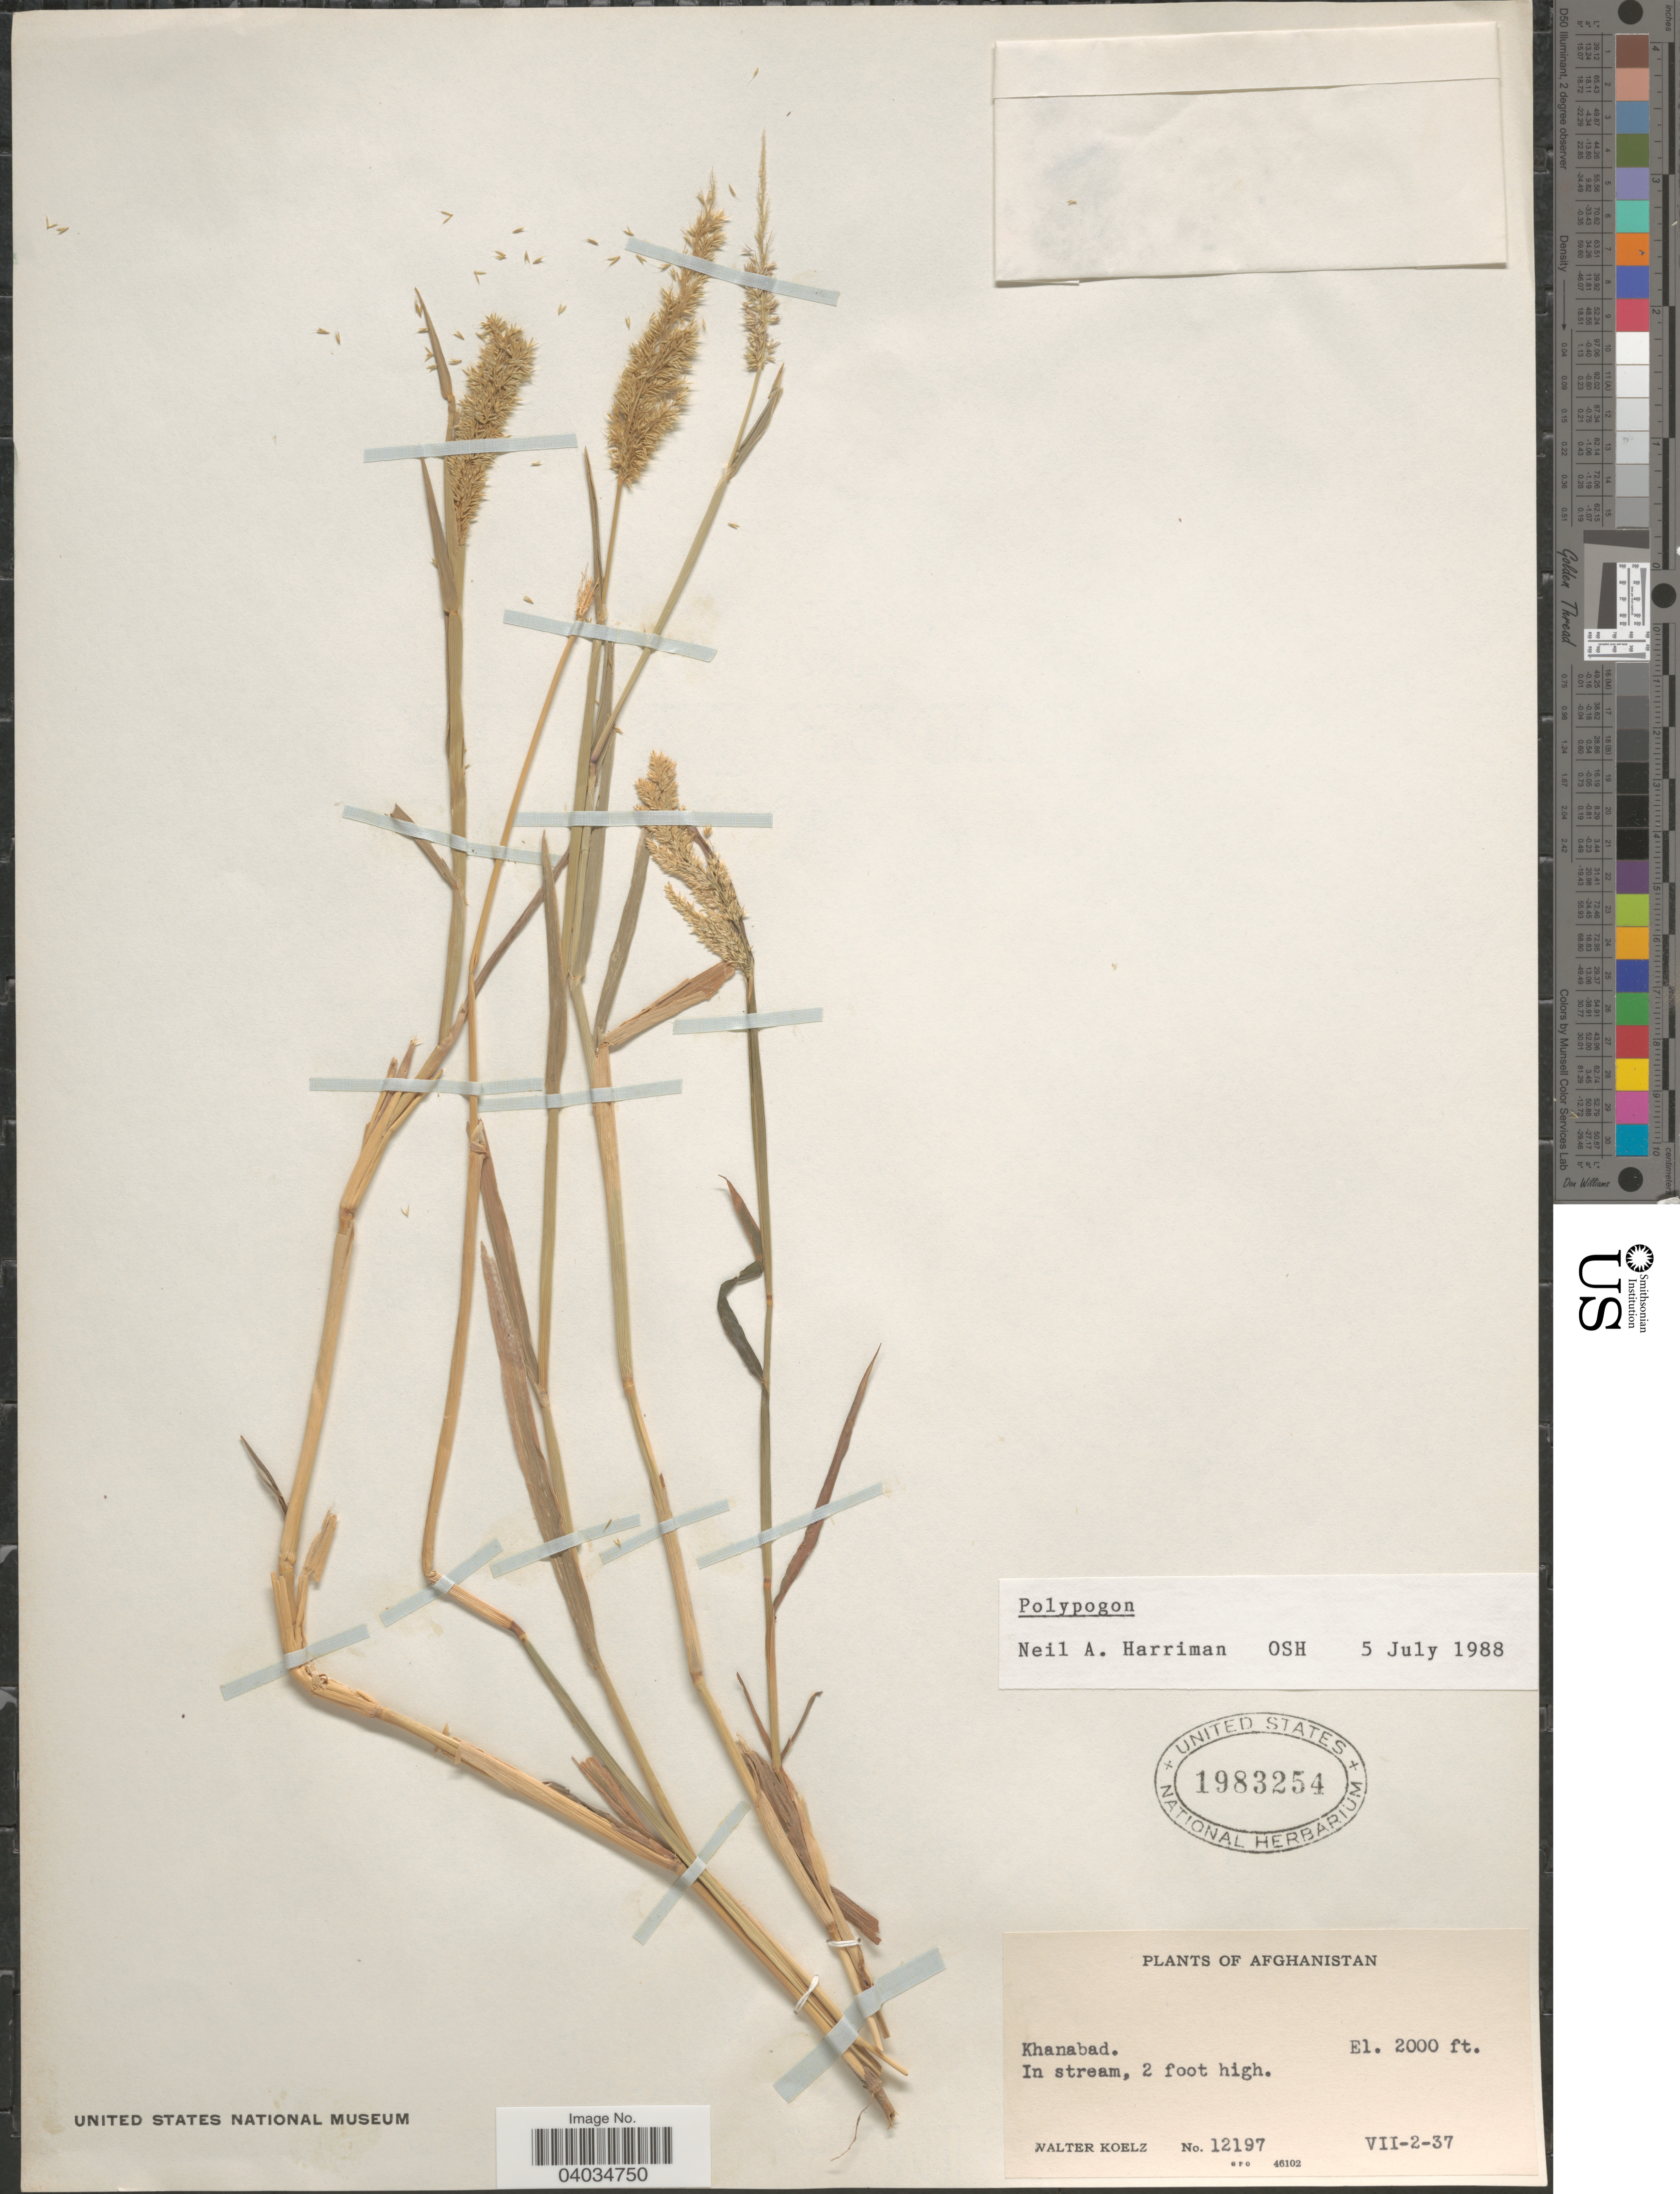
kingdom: Plantae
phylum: Tracheophyta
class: Liliopsida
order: Poales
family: Poaceae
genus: Polypogon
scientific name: Polypogon sp.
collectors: W. N. Koelz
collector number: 12197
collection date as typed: Transcribed d/m/y: 2/7/37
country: Afghanistan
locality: Khanabad.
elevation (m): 610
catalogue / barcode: US 1983254